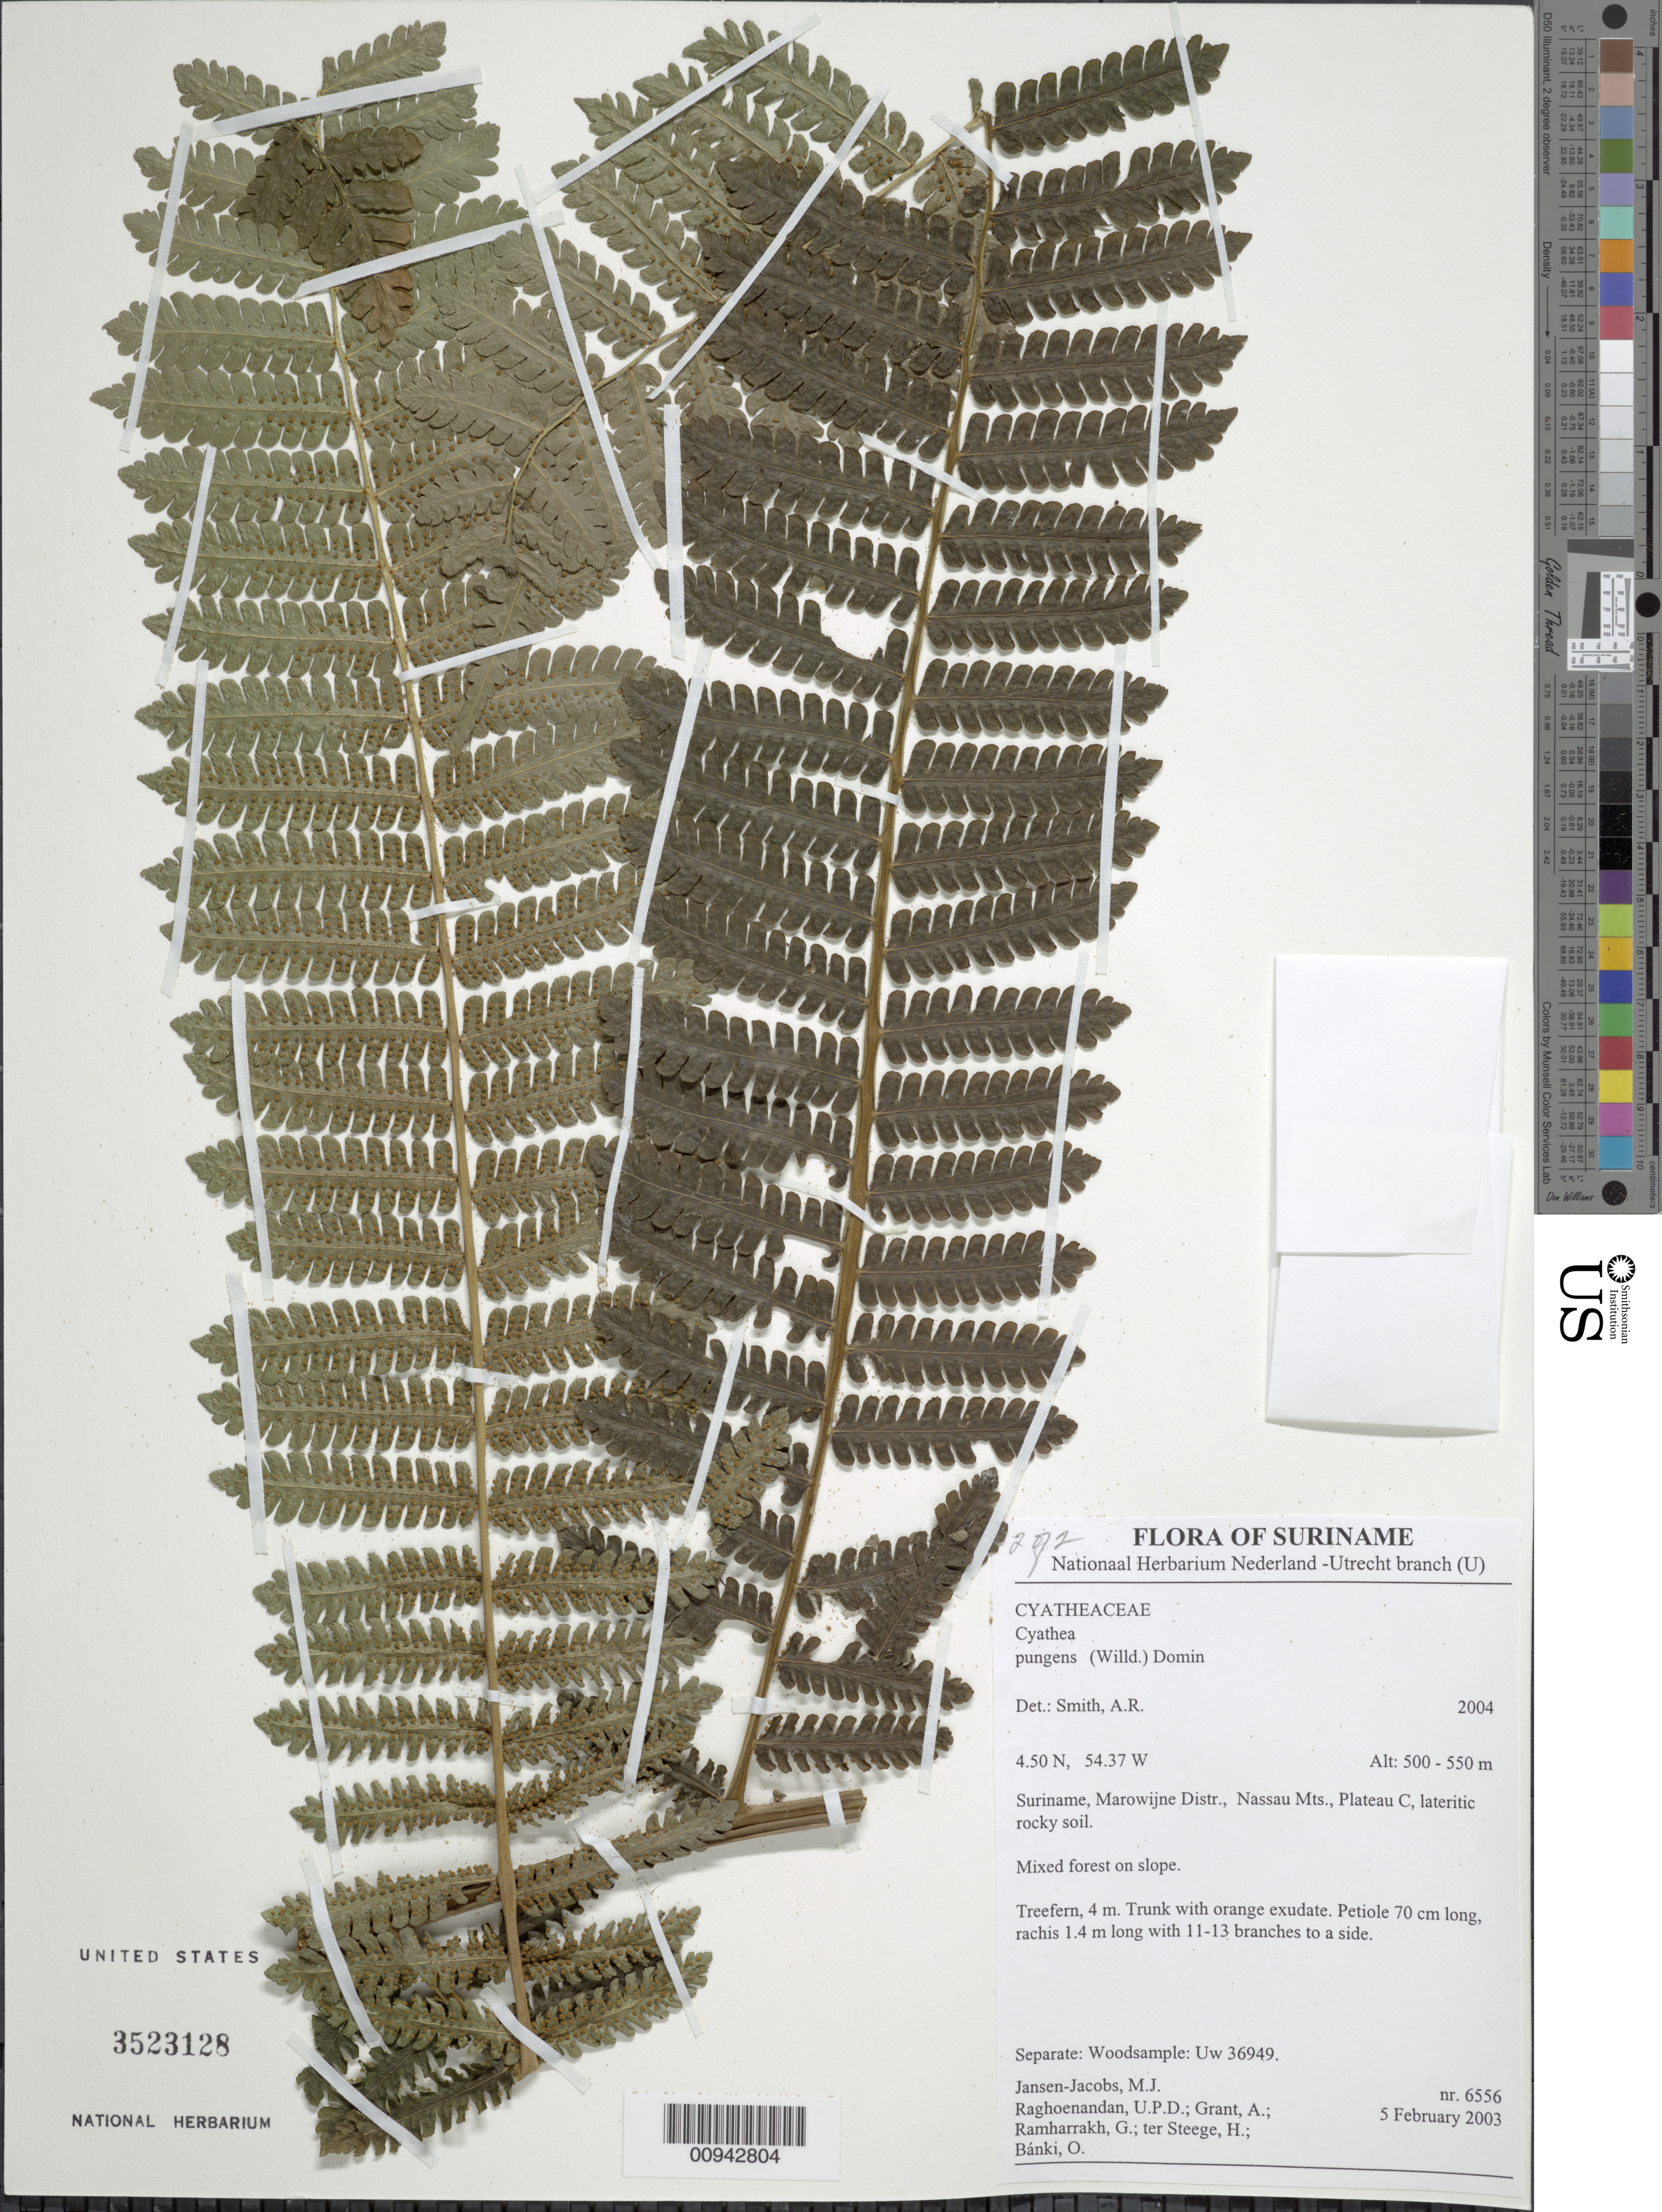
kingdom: Plantae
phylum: Tracheophyta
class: Polypodiopsida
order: Cyatheales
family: Cyatheaceae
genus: Cyathea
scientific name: Cyathea pungens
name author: (Willd.) Domin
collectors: M. J. Jansen-Jacobs, U. Raghoenandan, A. Grant, G. Ramharrakh & et al.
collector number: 6556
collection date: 2003-02-05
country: Suriname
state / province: Marowijne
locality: Nassau Mts., Plateau C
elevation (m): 500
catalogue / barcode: US 3523128